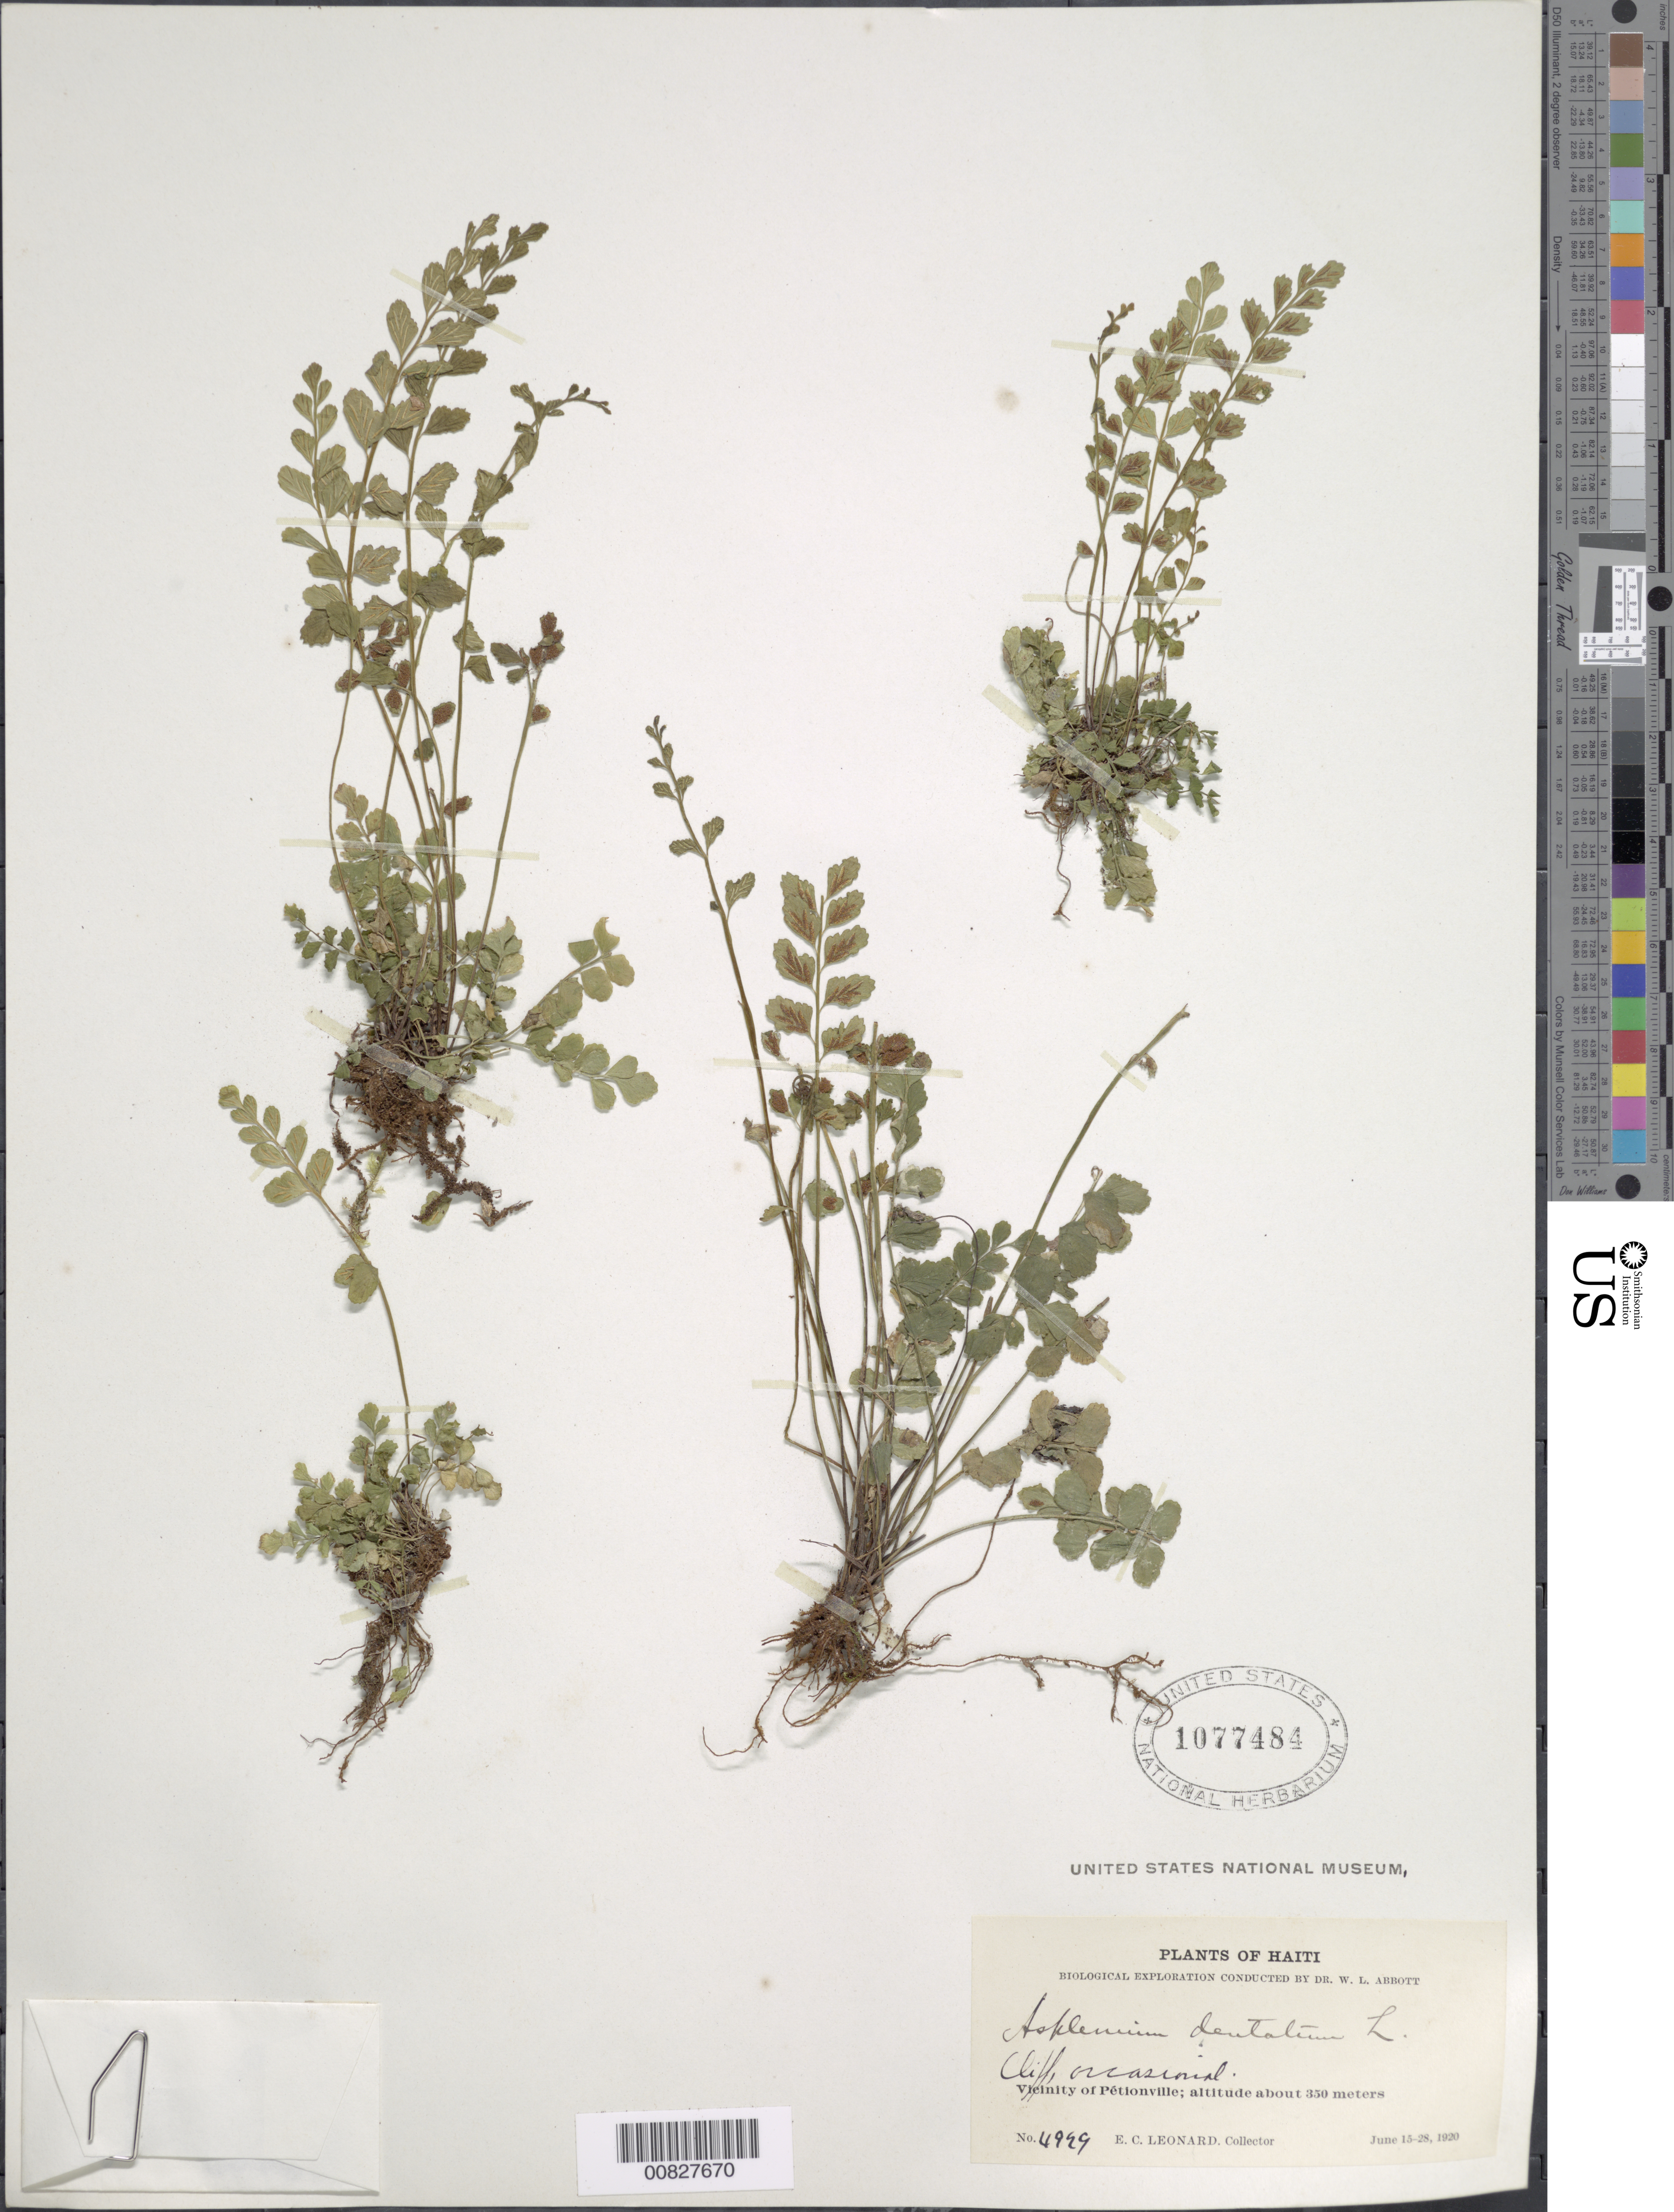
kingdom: Plantae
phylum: Tracheophyta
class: Polypodiopsida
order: Polypodiales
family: Aspleniaceae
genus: Asplenium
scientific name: Asplenium trichomanes-dentatum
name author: L.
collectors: E. C. Leonard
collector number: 4929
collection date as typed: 15 Jun 1920 to 28 Jun 1920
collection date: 1920-06-15/1920-06-28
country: Haiti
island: Hispaniola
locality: Pétionville vicinity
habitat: Cliff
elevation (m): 350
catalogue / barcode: US 1077484